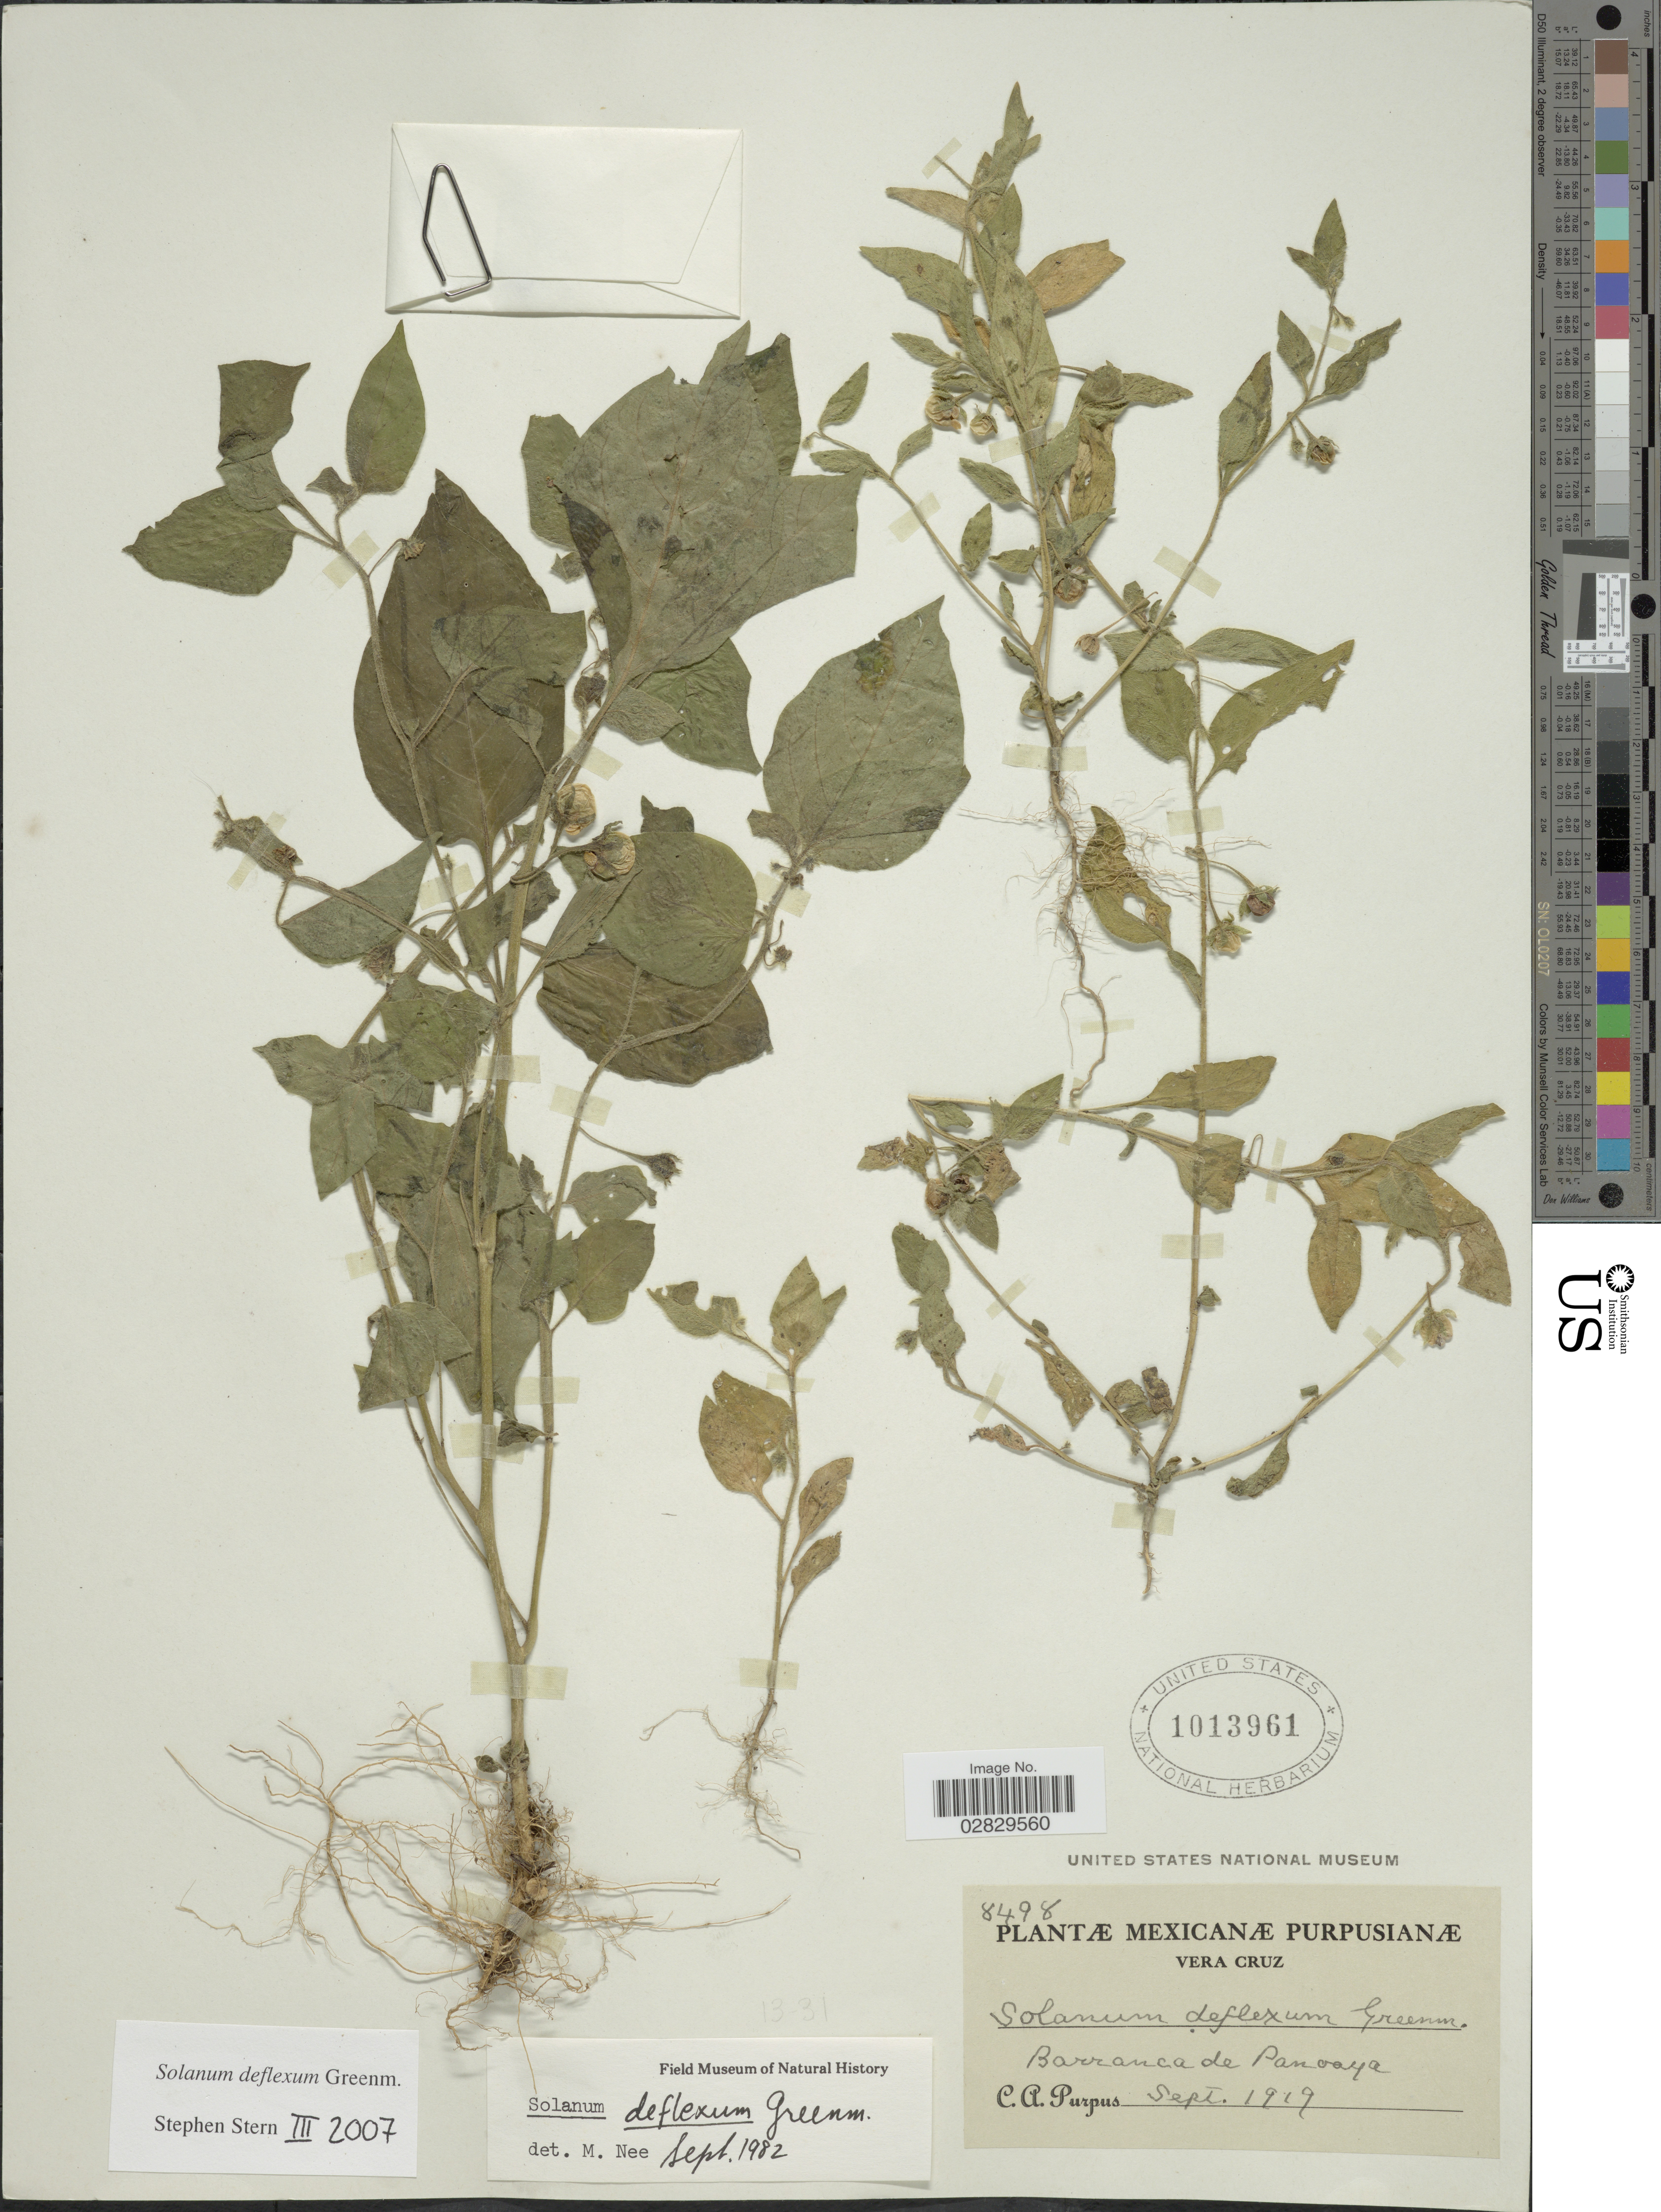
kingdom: Plantae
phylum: Tracheophyta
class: Magnoliopsida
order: Solanales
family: Solanaceae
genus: Solanum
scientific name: Solanum deflexum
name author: Greenm.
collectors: C. A. Purpus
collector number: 8498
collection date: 1919-09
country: Mexico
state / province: Veracruz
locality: Vera Cruz.. Barranca de Panoaya.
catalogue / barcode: US 1013961